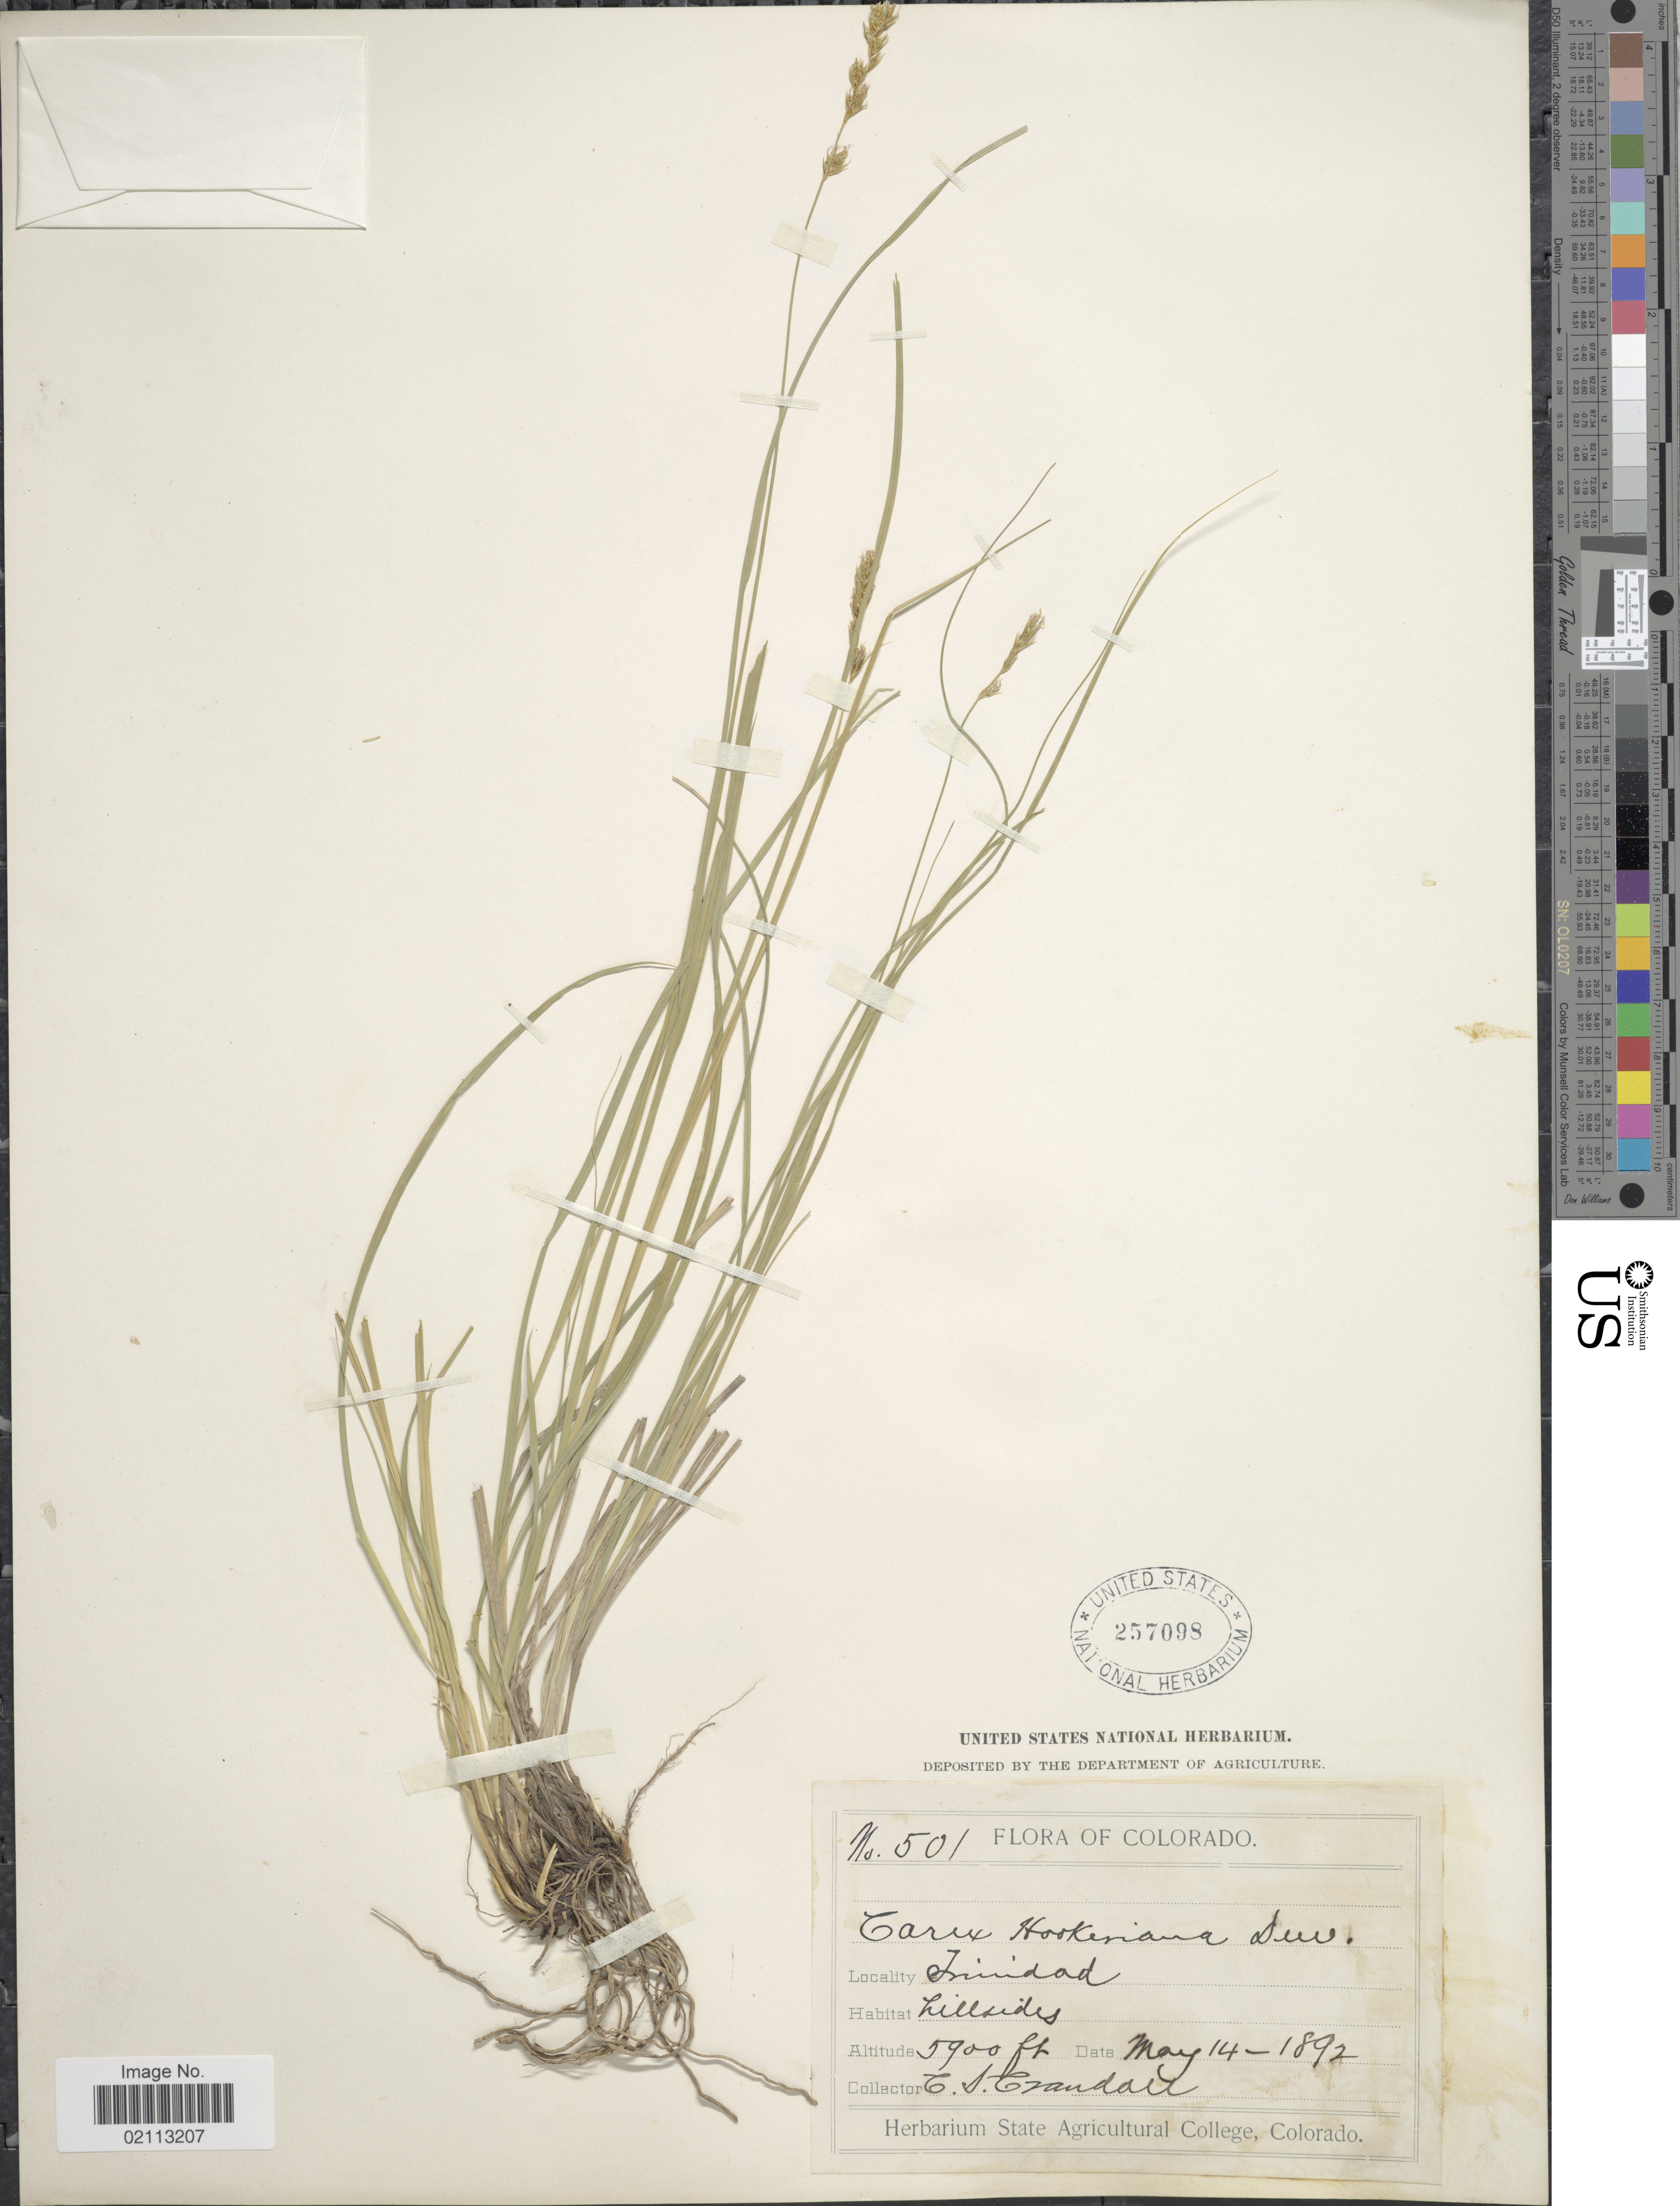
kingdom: Plantae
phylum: Tracheophyta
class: Liliopsida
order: Poales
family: Cyperaceae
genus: Carex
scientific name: Carex hookeriana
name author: Dewey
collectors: C. Crandall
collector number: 501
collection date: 1892-05-14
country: United States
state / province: Colorado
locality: Trinidad, hillsides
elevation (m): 1798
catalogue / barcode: US 257098